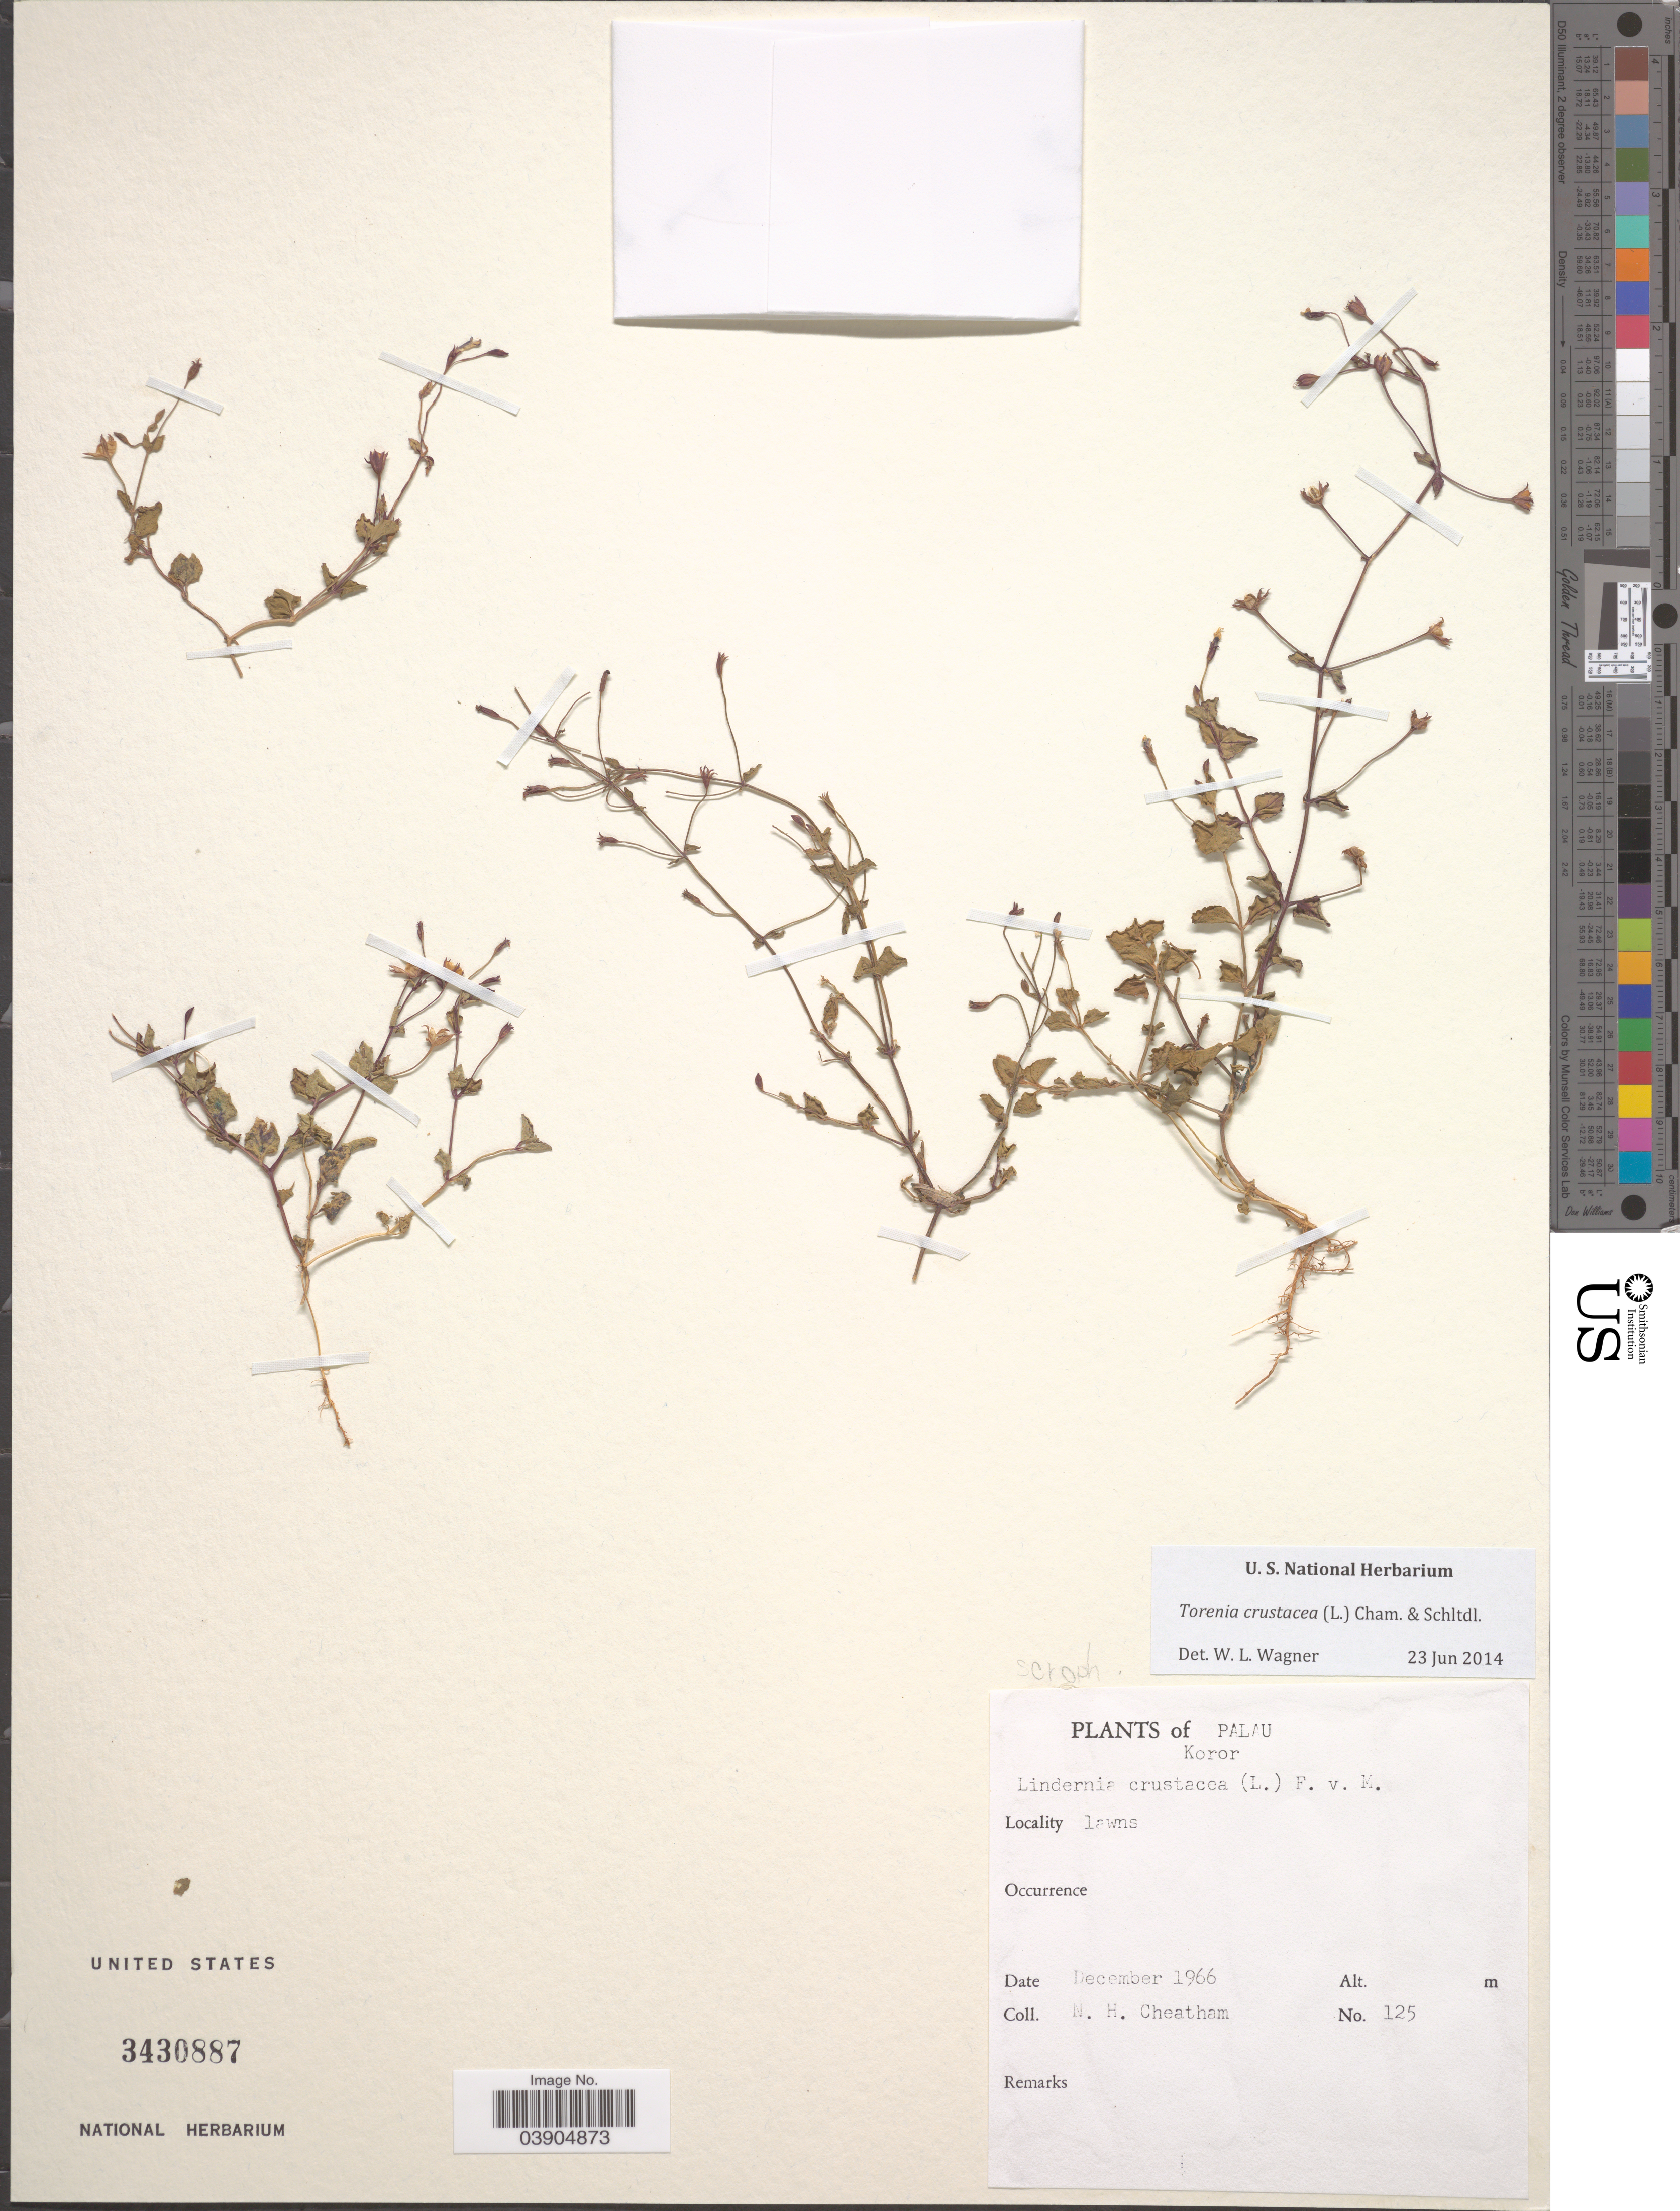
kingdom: Plantae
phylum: Tracheophyta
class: Magnoliopsida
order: Lamiales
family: Linderniaceae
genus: Lindernia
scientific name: Lindernia crustacea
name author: (L.) F. Muell.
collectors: N. H. Cheatham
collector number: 125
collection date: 1966-12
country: Palau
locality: Palau. Koror. Lawns.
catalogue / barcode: US 3430887